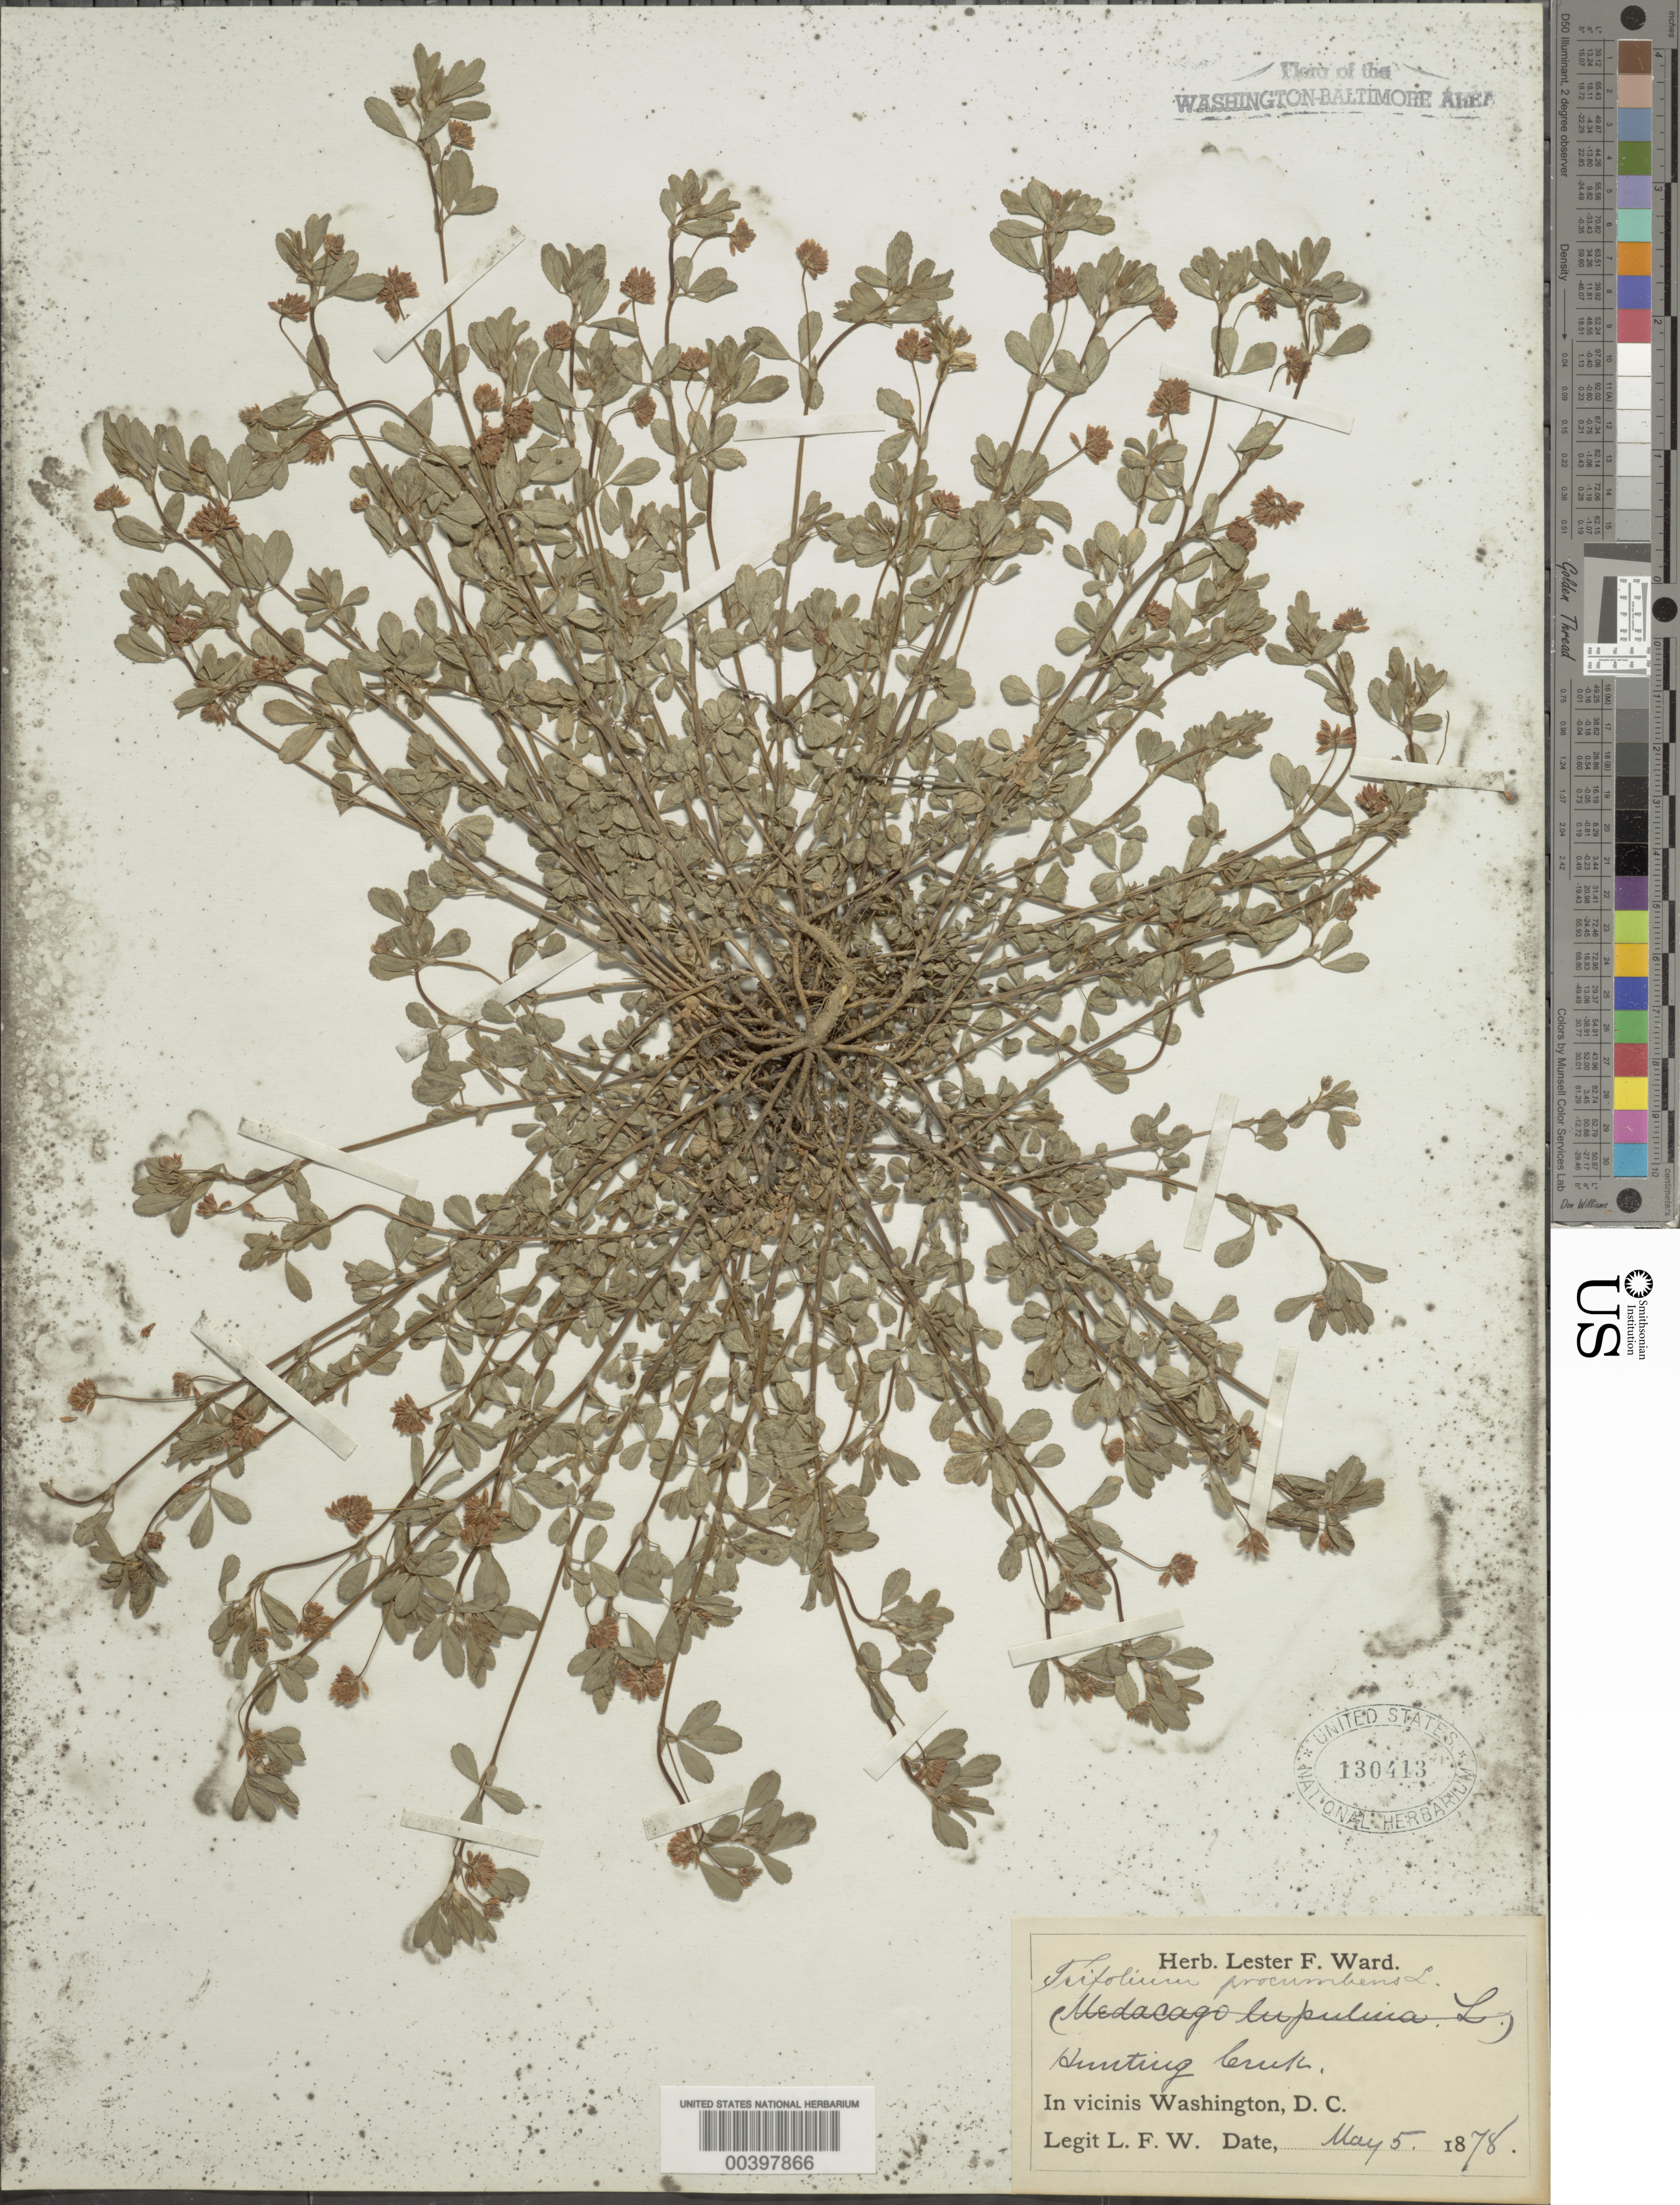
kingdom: Plantae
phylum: Tracheophyta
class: Magnoliopsida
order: Fabales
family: Fabaceae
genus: Trifolium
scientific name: Trifolium campestre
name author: Schreb.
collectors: L. F. Ward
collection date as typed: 05 May 1878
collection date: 1878-05-05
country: United States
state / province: Maryland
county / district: Calvert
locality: Hunting Creek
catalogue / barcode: US 130413